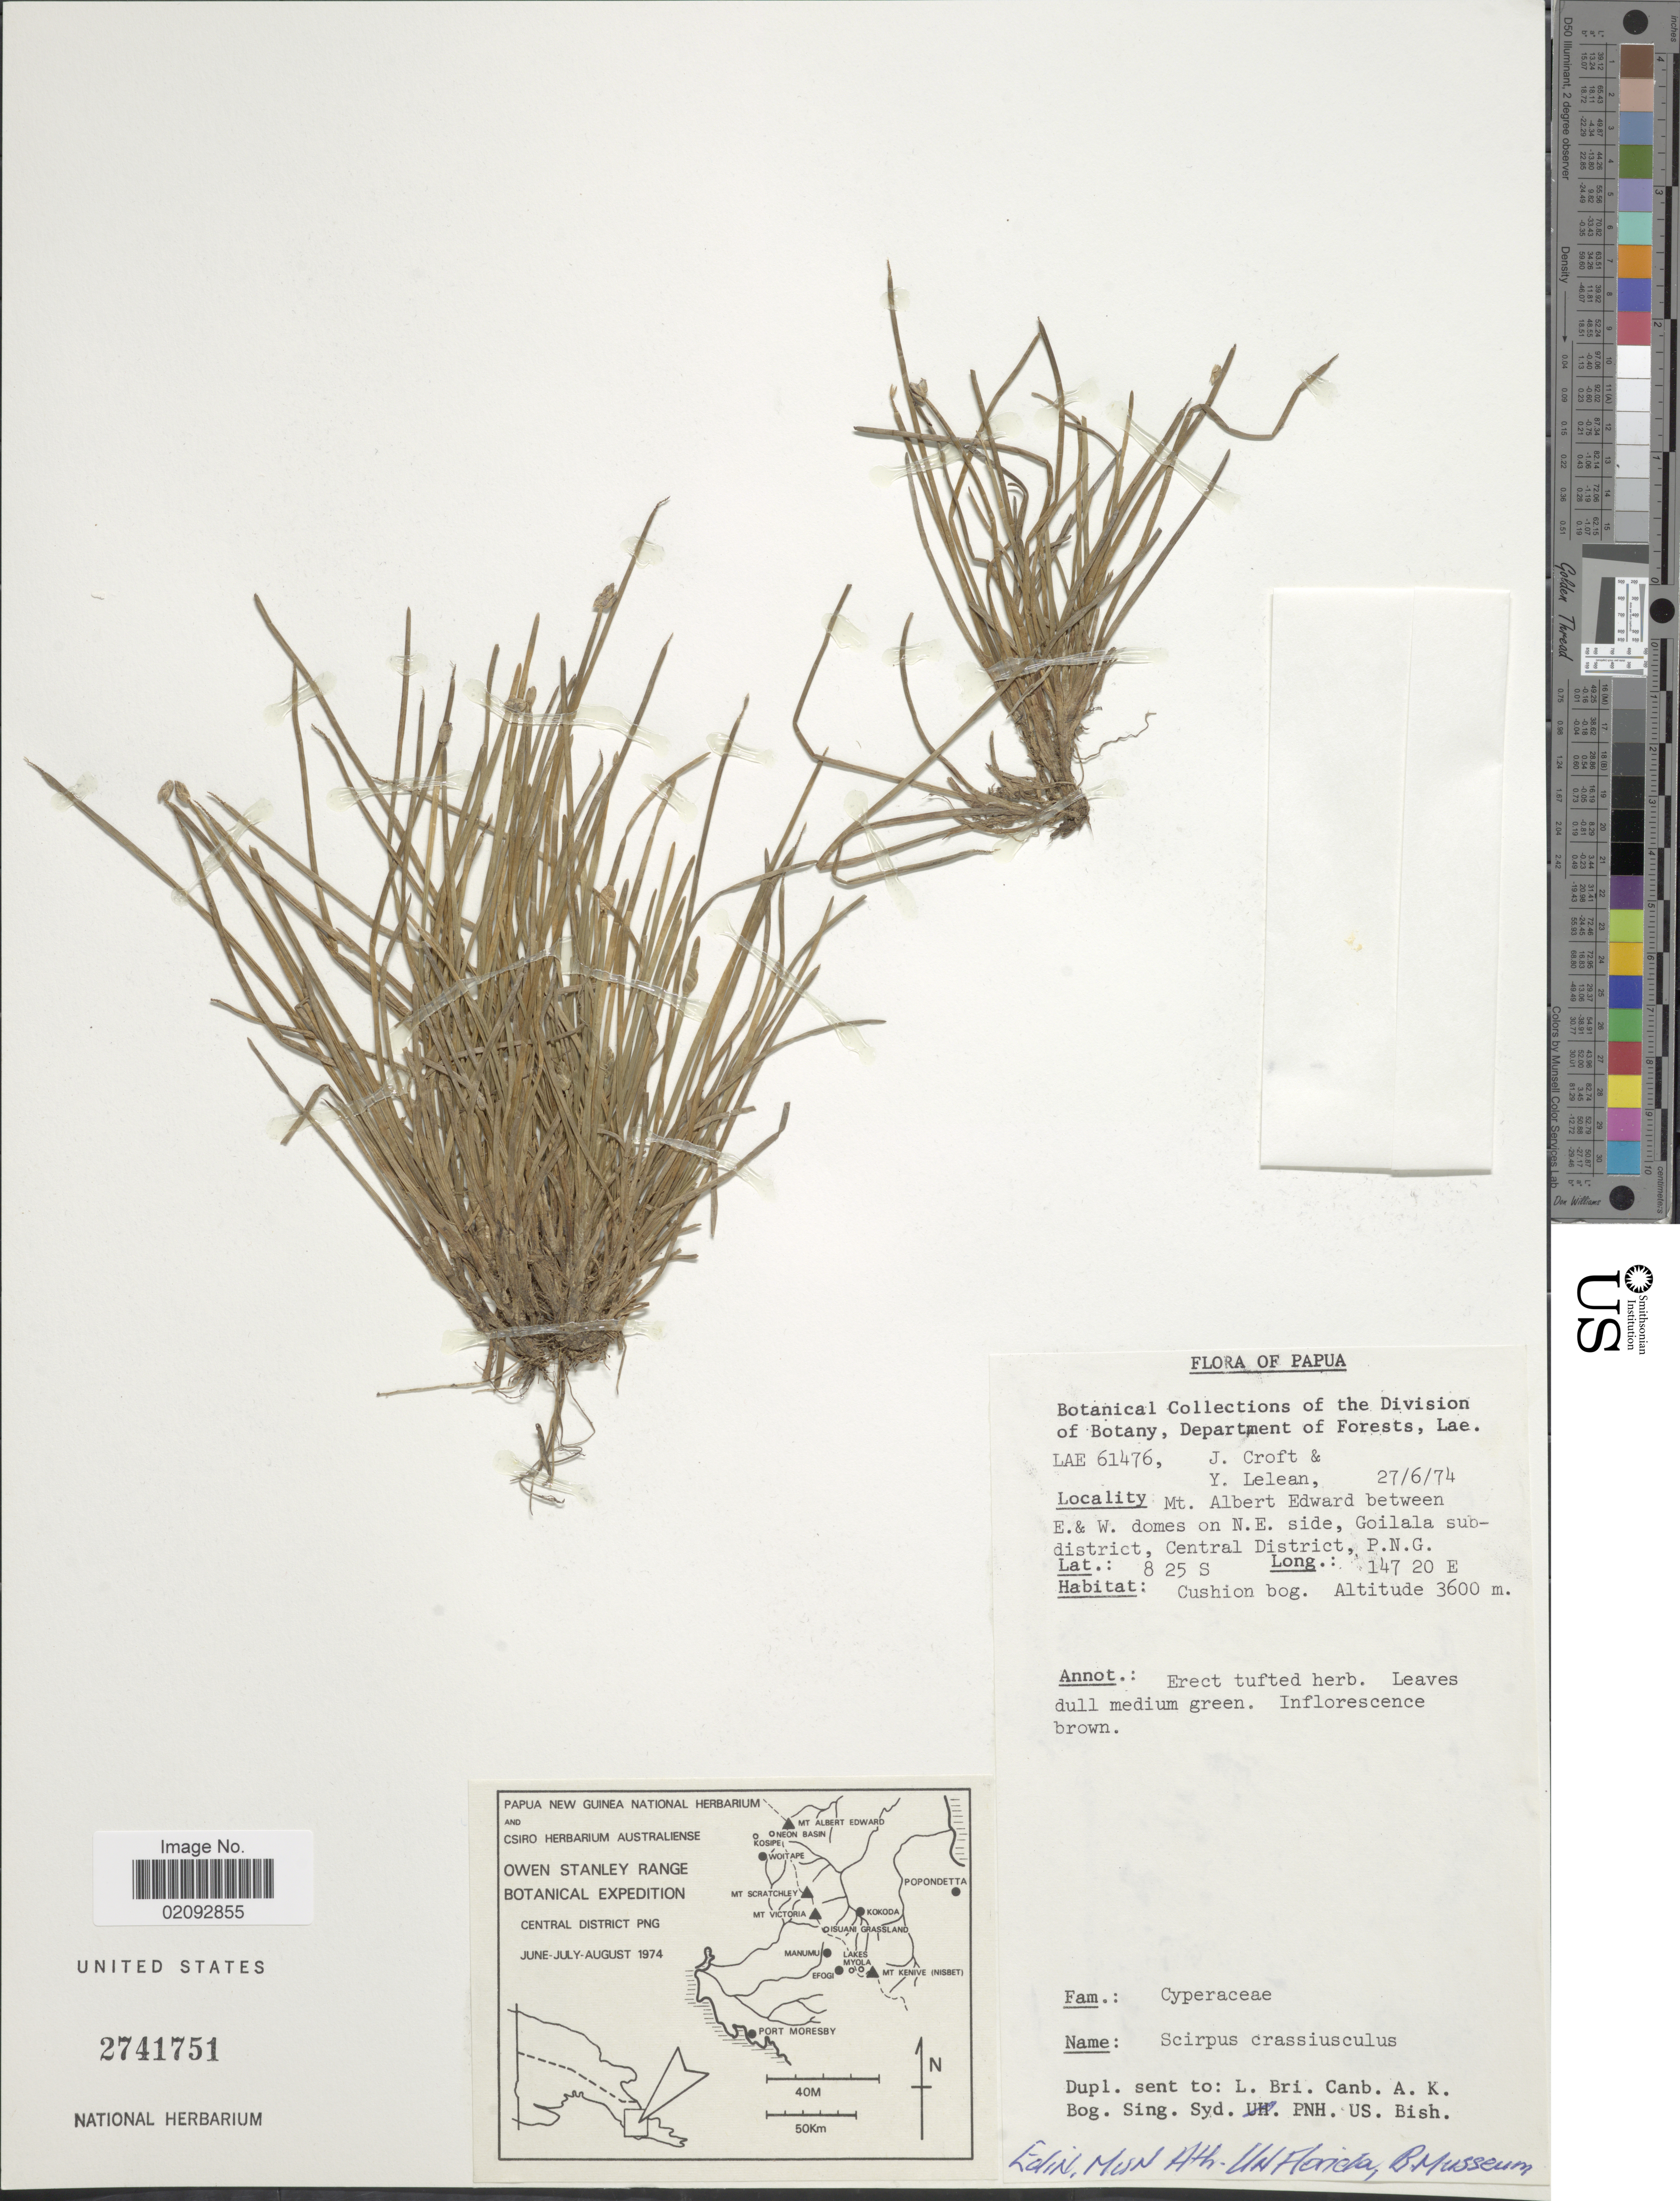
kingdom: Plantae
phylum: Tracheophyta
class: Liliopsida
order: Poales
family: Cyperaceae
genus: Isolepis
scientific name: Isolepis crassiuscula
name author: Hook. f.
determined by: Strong, Mark T., (BOT), Smithsonian Institution - National Museum of Natural History (UNITED STATES)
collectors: J. R. Croft & Y. Lelean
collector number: LAE 61476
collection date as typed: Transcribed d/m/y: 27/6/74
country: Papua New Guinea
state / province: Central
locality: Mt Albert Edward between E. & W. domes on N.E. side, Goilala subdistrict, Central District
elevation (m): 3600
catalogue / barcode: US 2741751